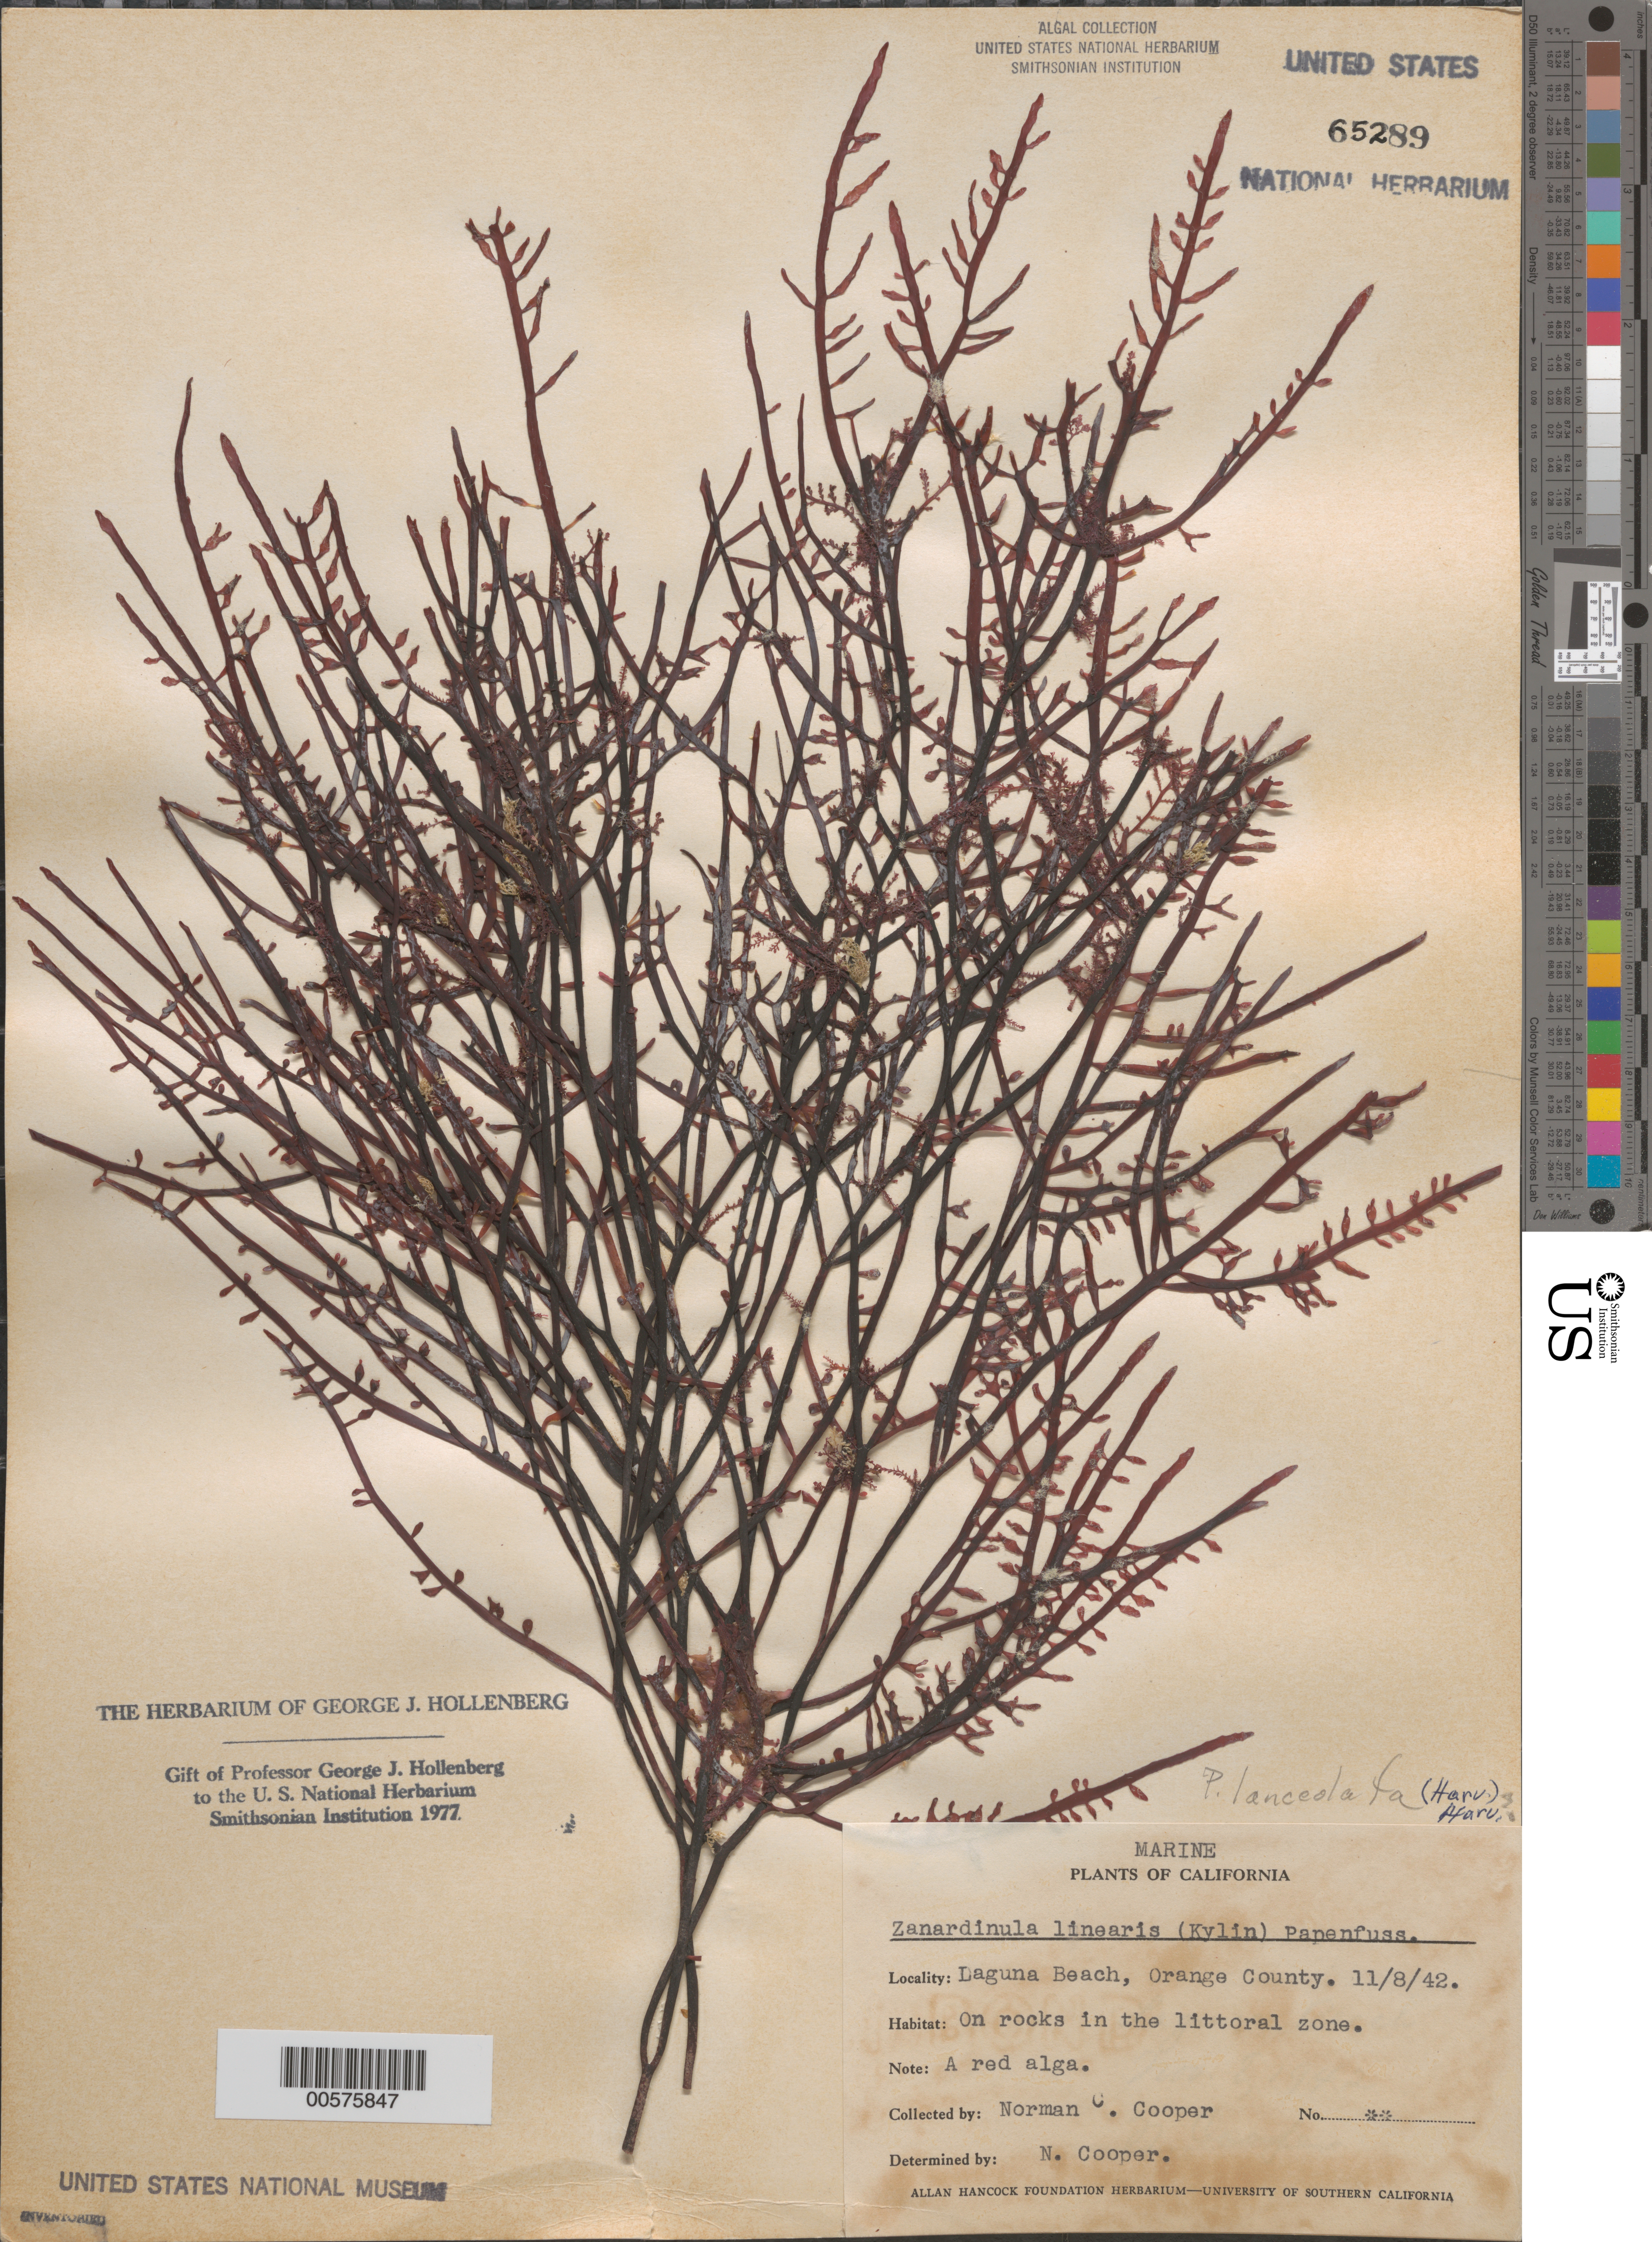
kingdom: Plantae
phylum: Rhodophyta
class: Florideophyceae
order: Cryptonemiales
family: Cryptonemiaceae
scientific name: Prionitis lanceolata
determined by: Hollenberg, George J.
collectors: N. Cooper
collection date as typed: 08 Nov 1942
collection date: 1942-11-08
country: United States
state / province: California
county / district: Orange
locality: Laguna Beach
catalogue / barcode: US 65289